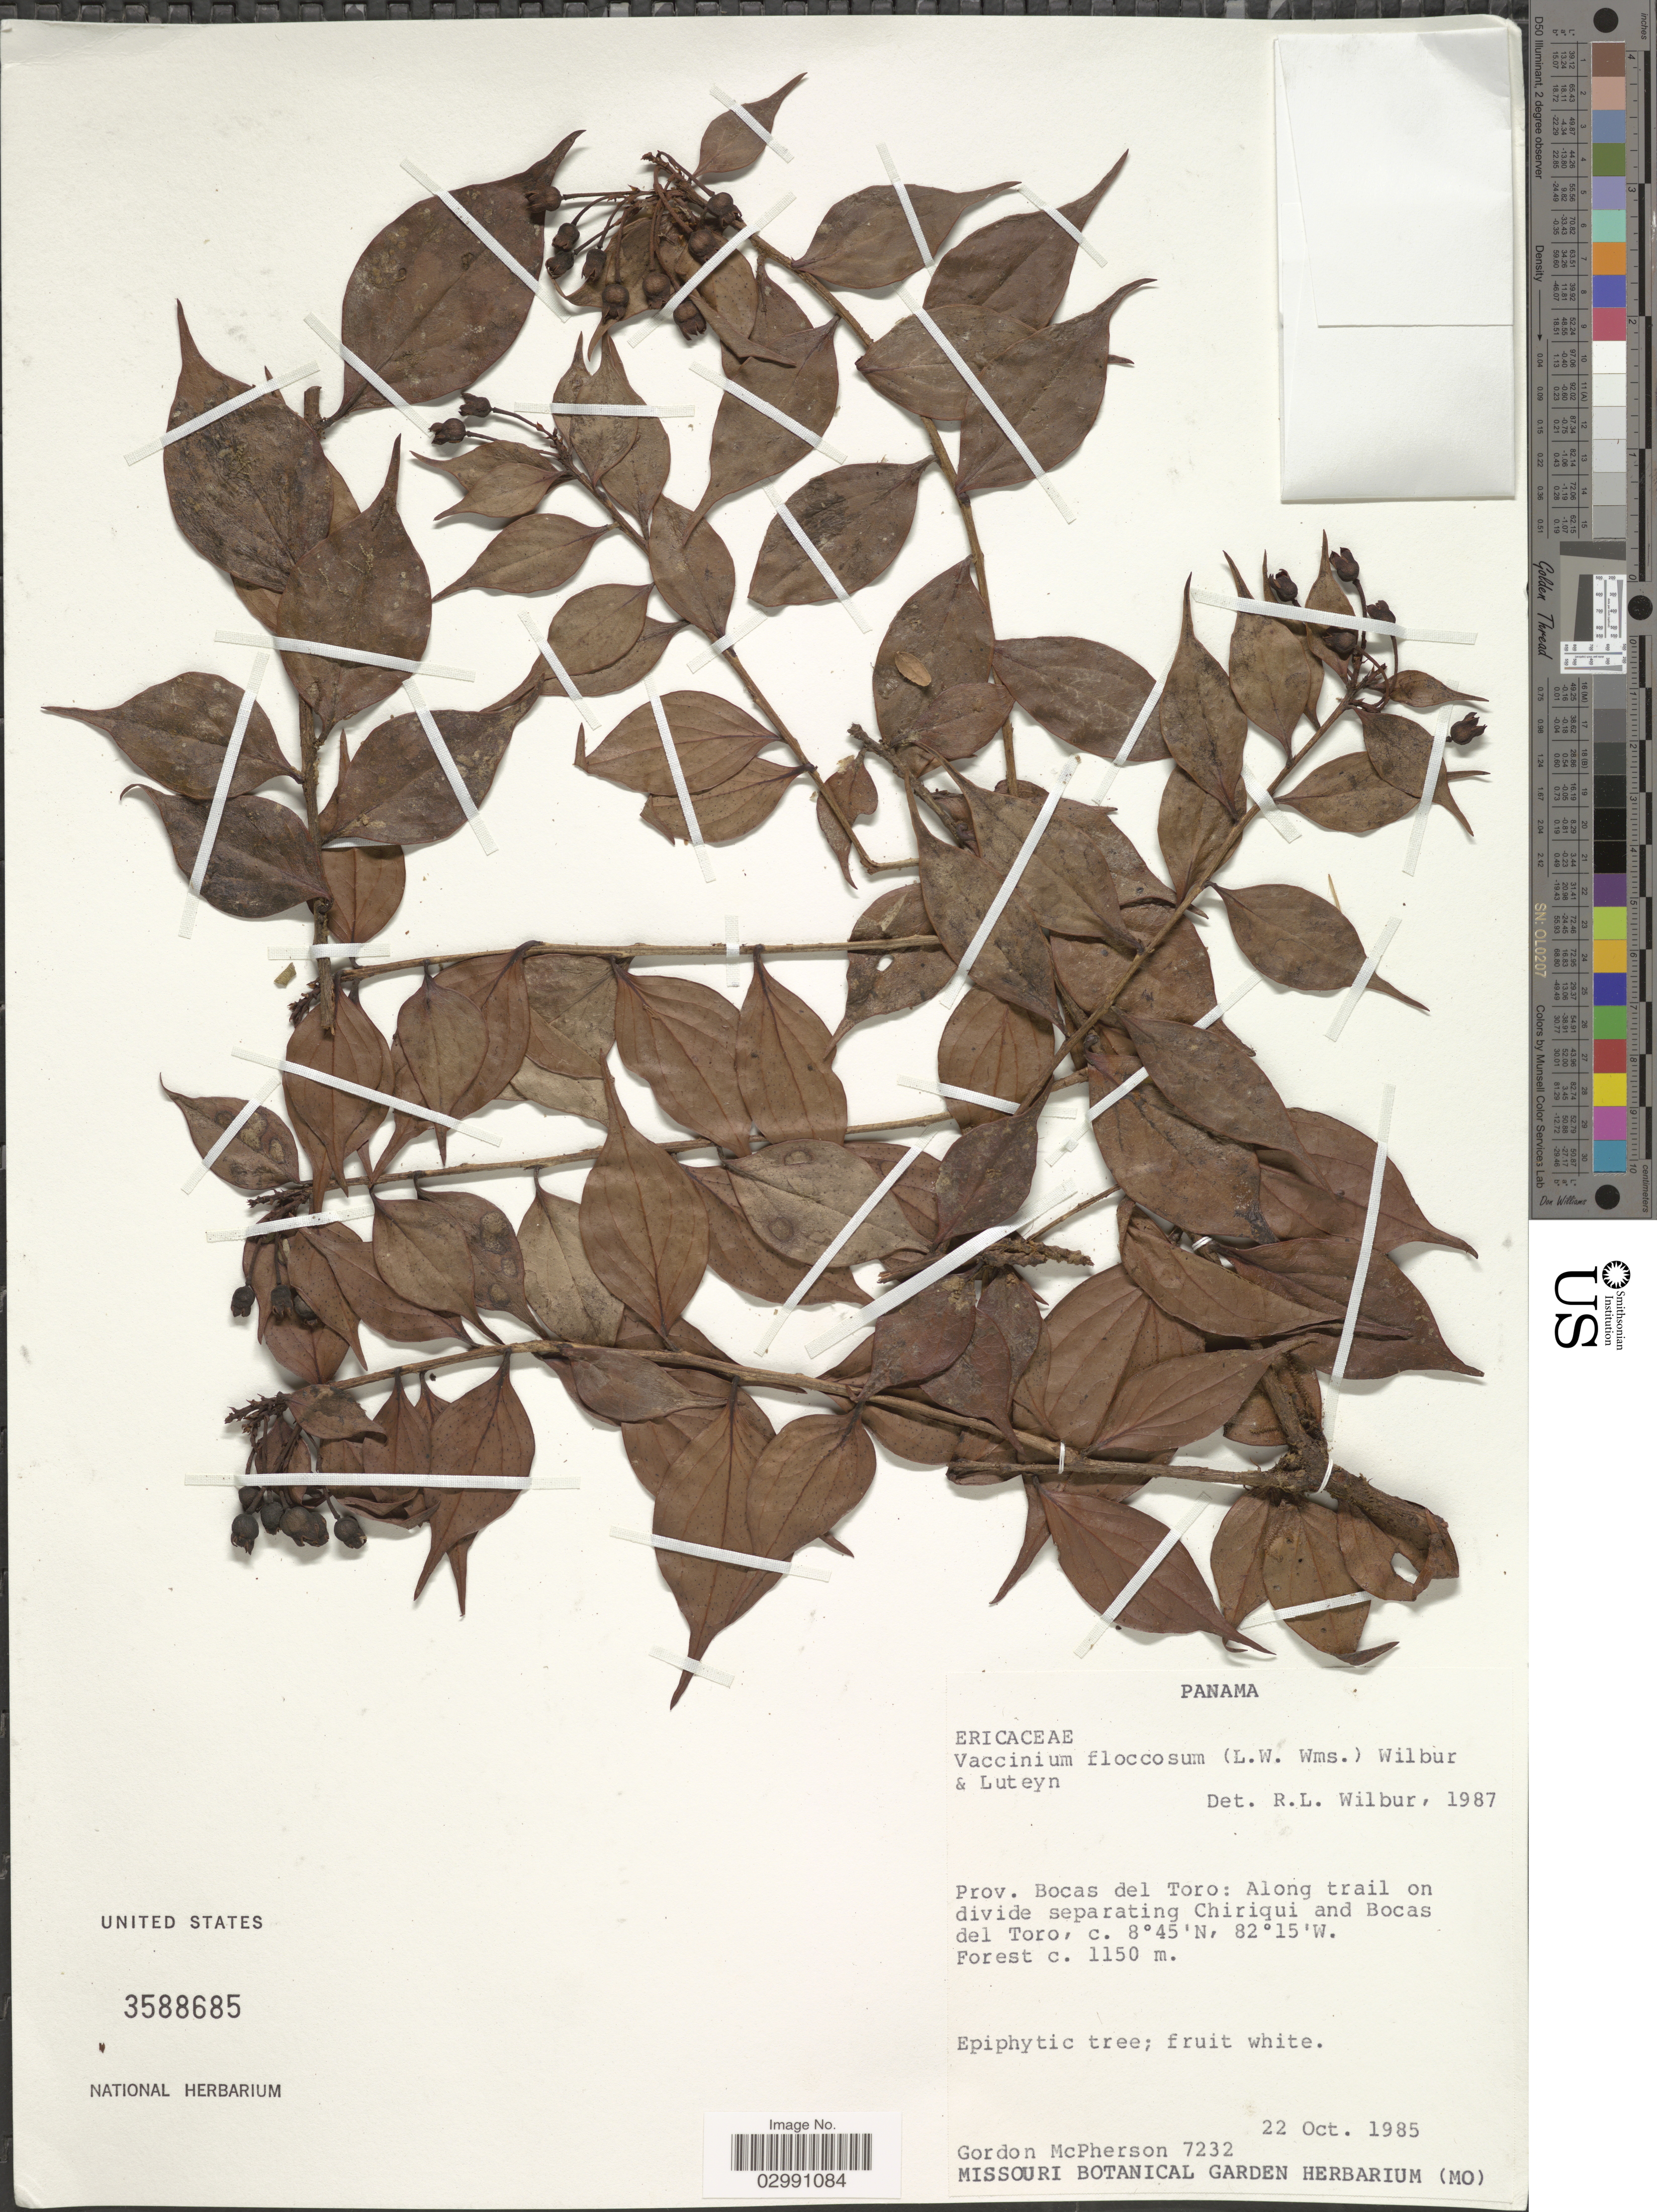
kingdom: Plantae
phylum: Tracheophyta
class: Magnoliopsida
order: Ericales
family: Ericaceae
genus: Vaccinium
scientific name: Vaccinium floccosum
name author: (L.O. Williams) Wilbur & Luteyn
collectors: G. D. McPherson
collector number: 7232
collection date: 1985-10-22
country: Panama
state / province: Bocas del Toro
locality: Along trail on divide separating Chiriqui and Bocas del Toro.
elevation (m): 1150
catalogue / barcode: US 3588685